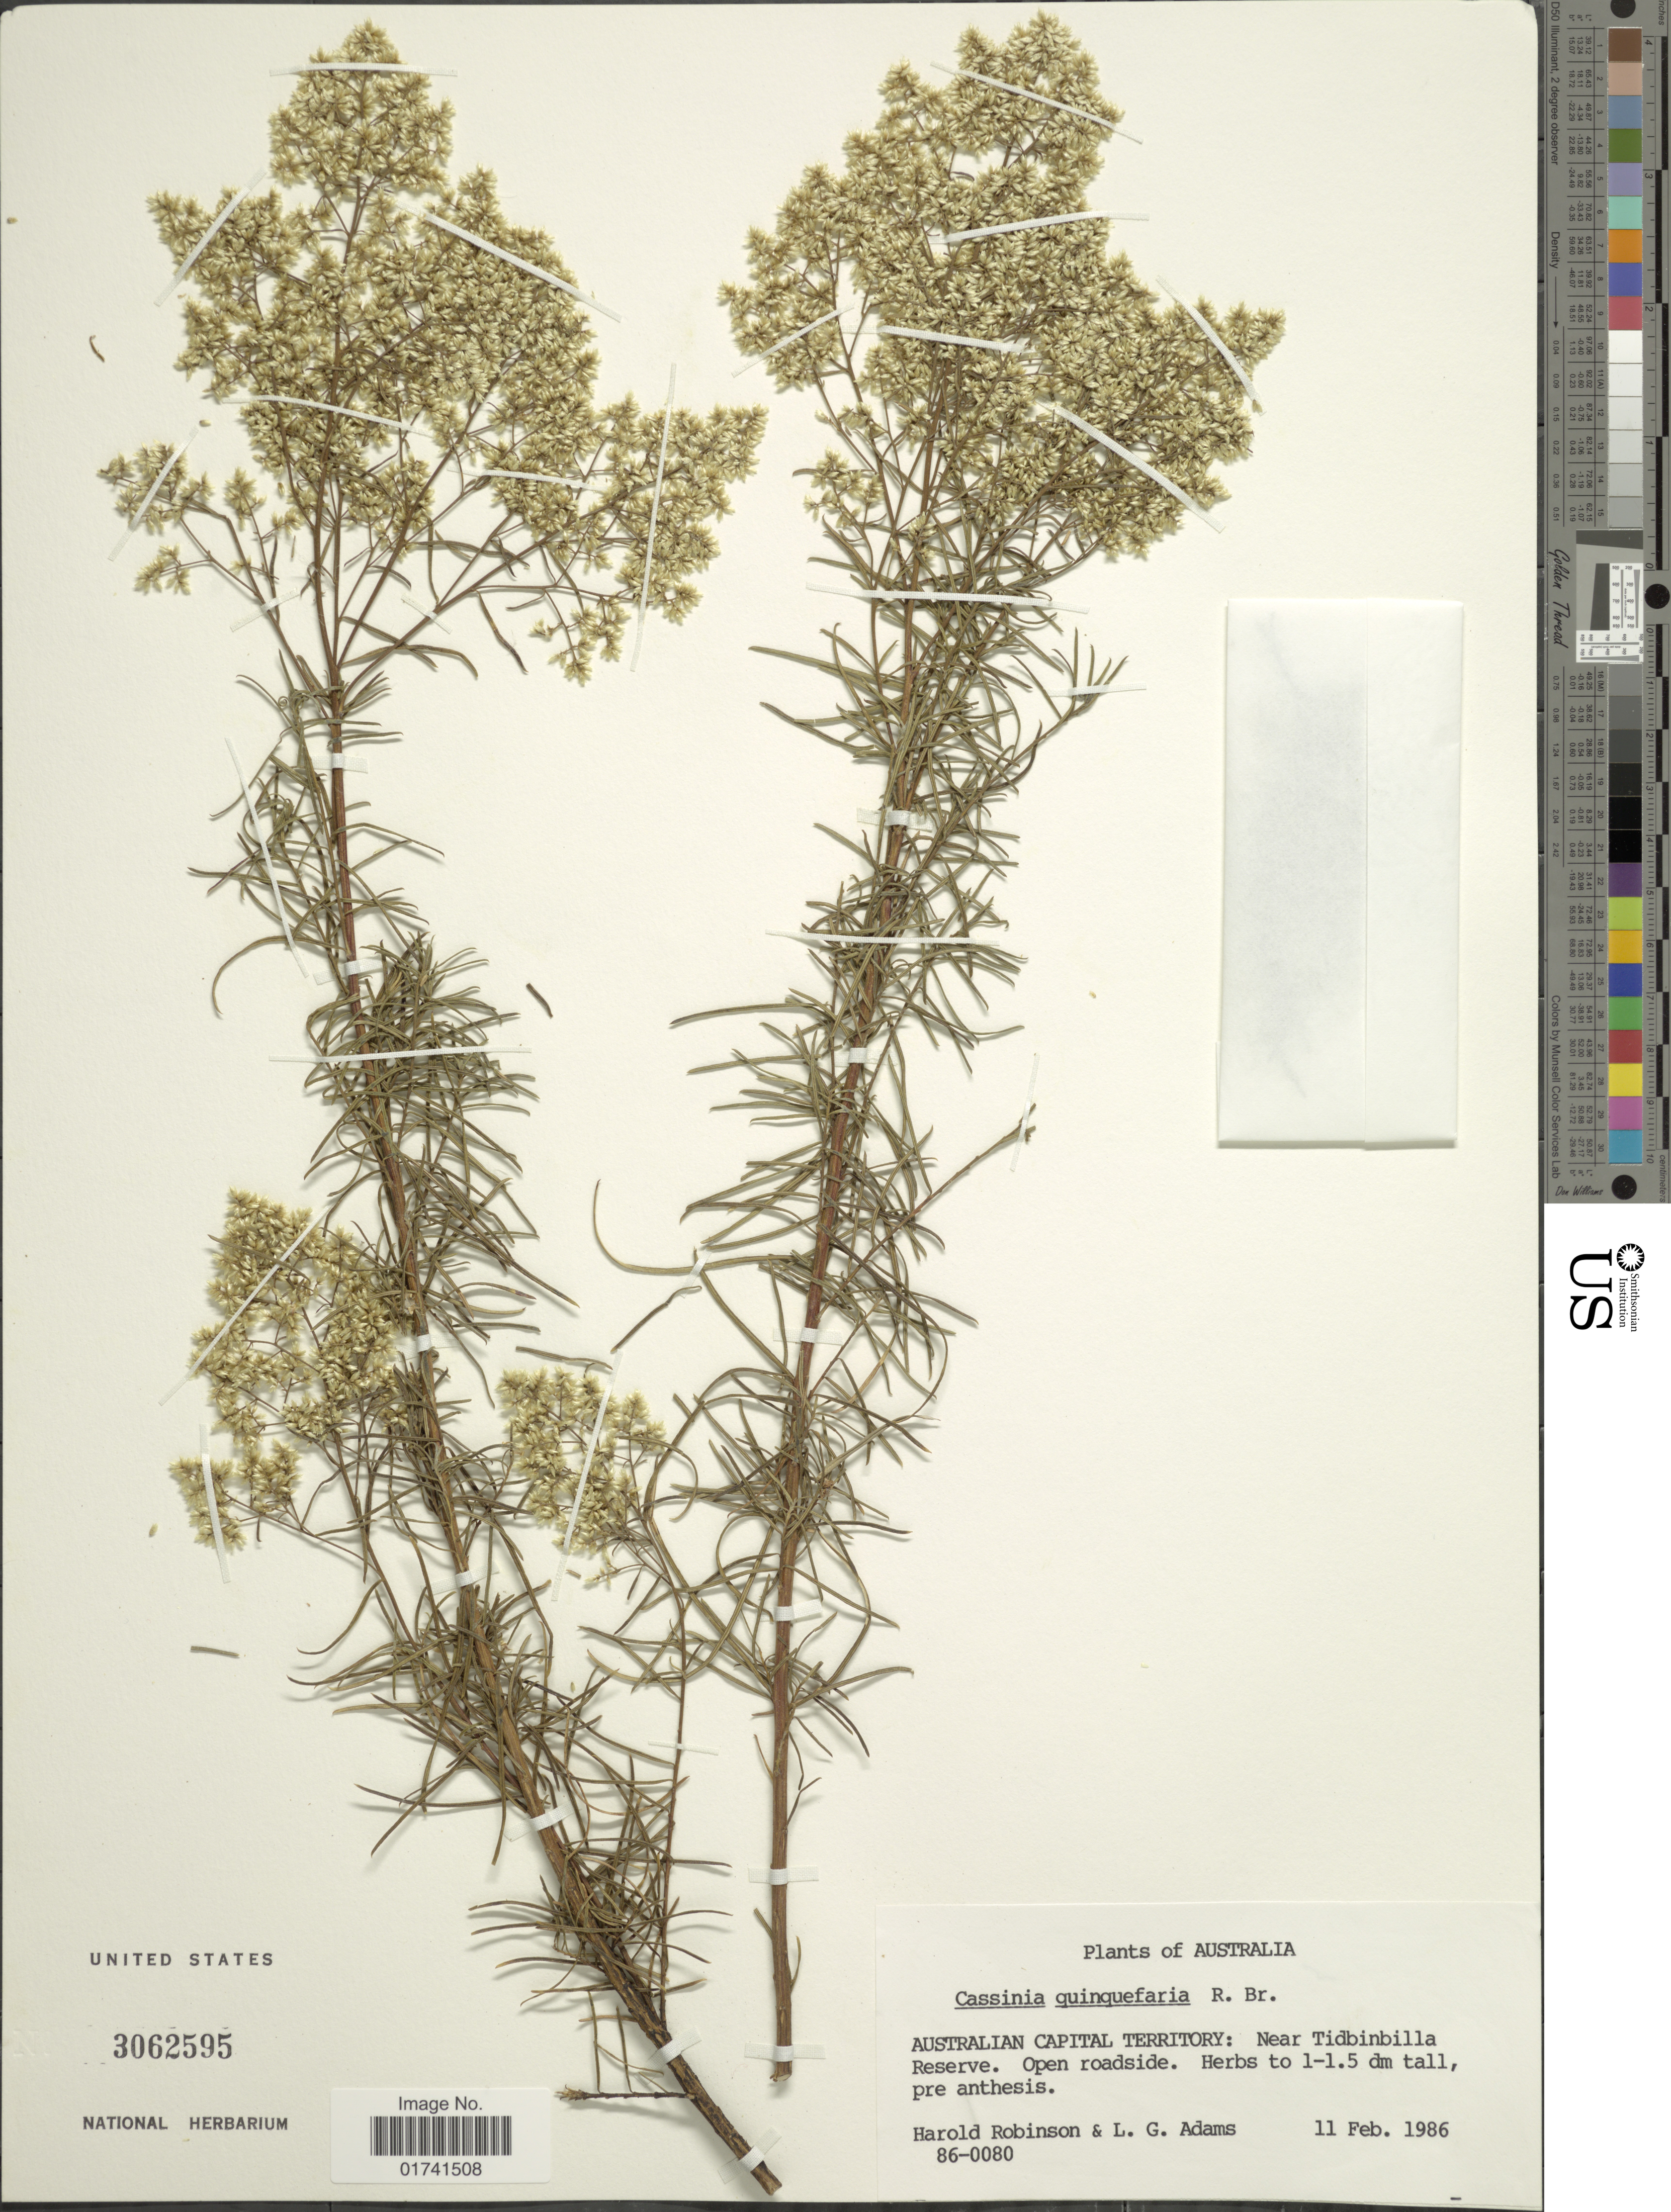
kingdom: Plantae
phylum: Tracheophyta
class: Magnoliopsida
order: Asterales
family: Asteraceae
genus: Cassinia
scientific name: Cassinia quiquefaria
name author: R. Br.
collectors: H. Robinson & L. G. Adams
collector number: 86-0080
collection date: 1986-02-11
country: Australia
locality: Australian Capital Territory: near Tidbinbilla Reserce, open roadside.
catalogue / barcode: US 3062595